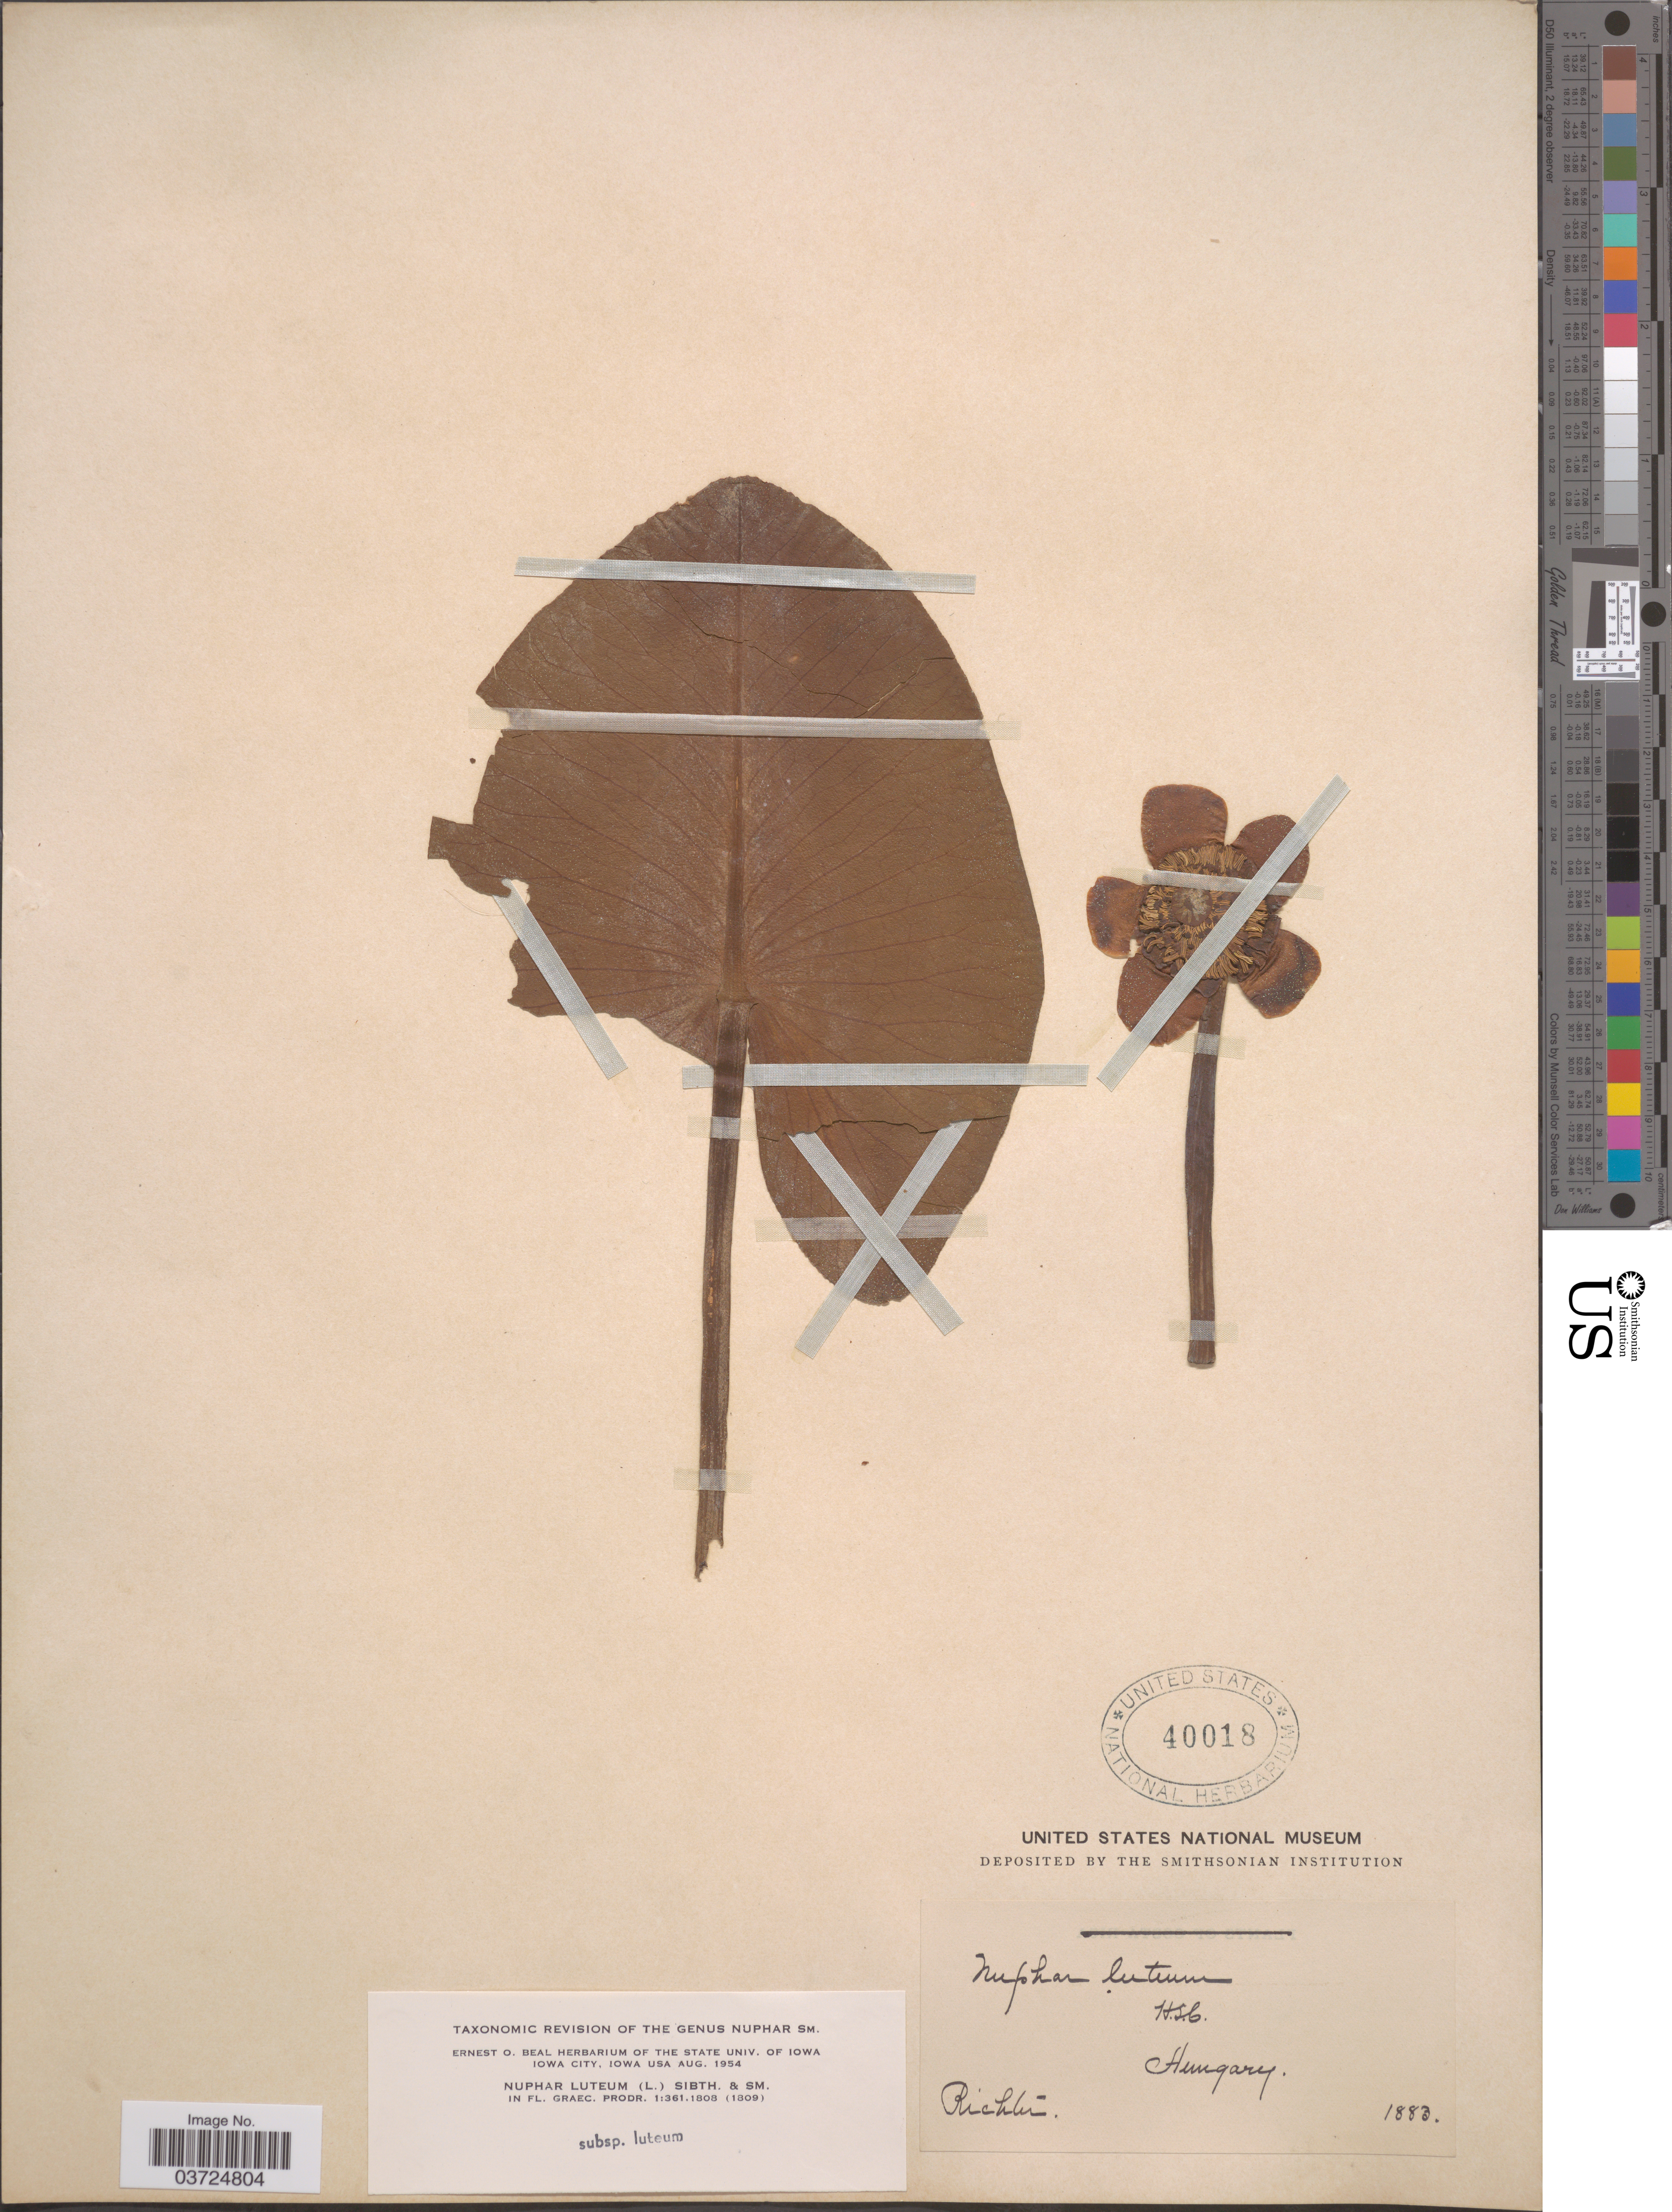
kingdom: Plantae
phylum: Tracheophyta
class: Magnoliopsida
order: Nymphaeales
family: Nymphaeaceae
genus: Nuphar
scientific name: Nuphar lutea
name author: (L.) Sm.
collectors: -- Richter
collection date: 1883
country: Hungary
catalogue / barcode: US 40018